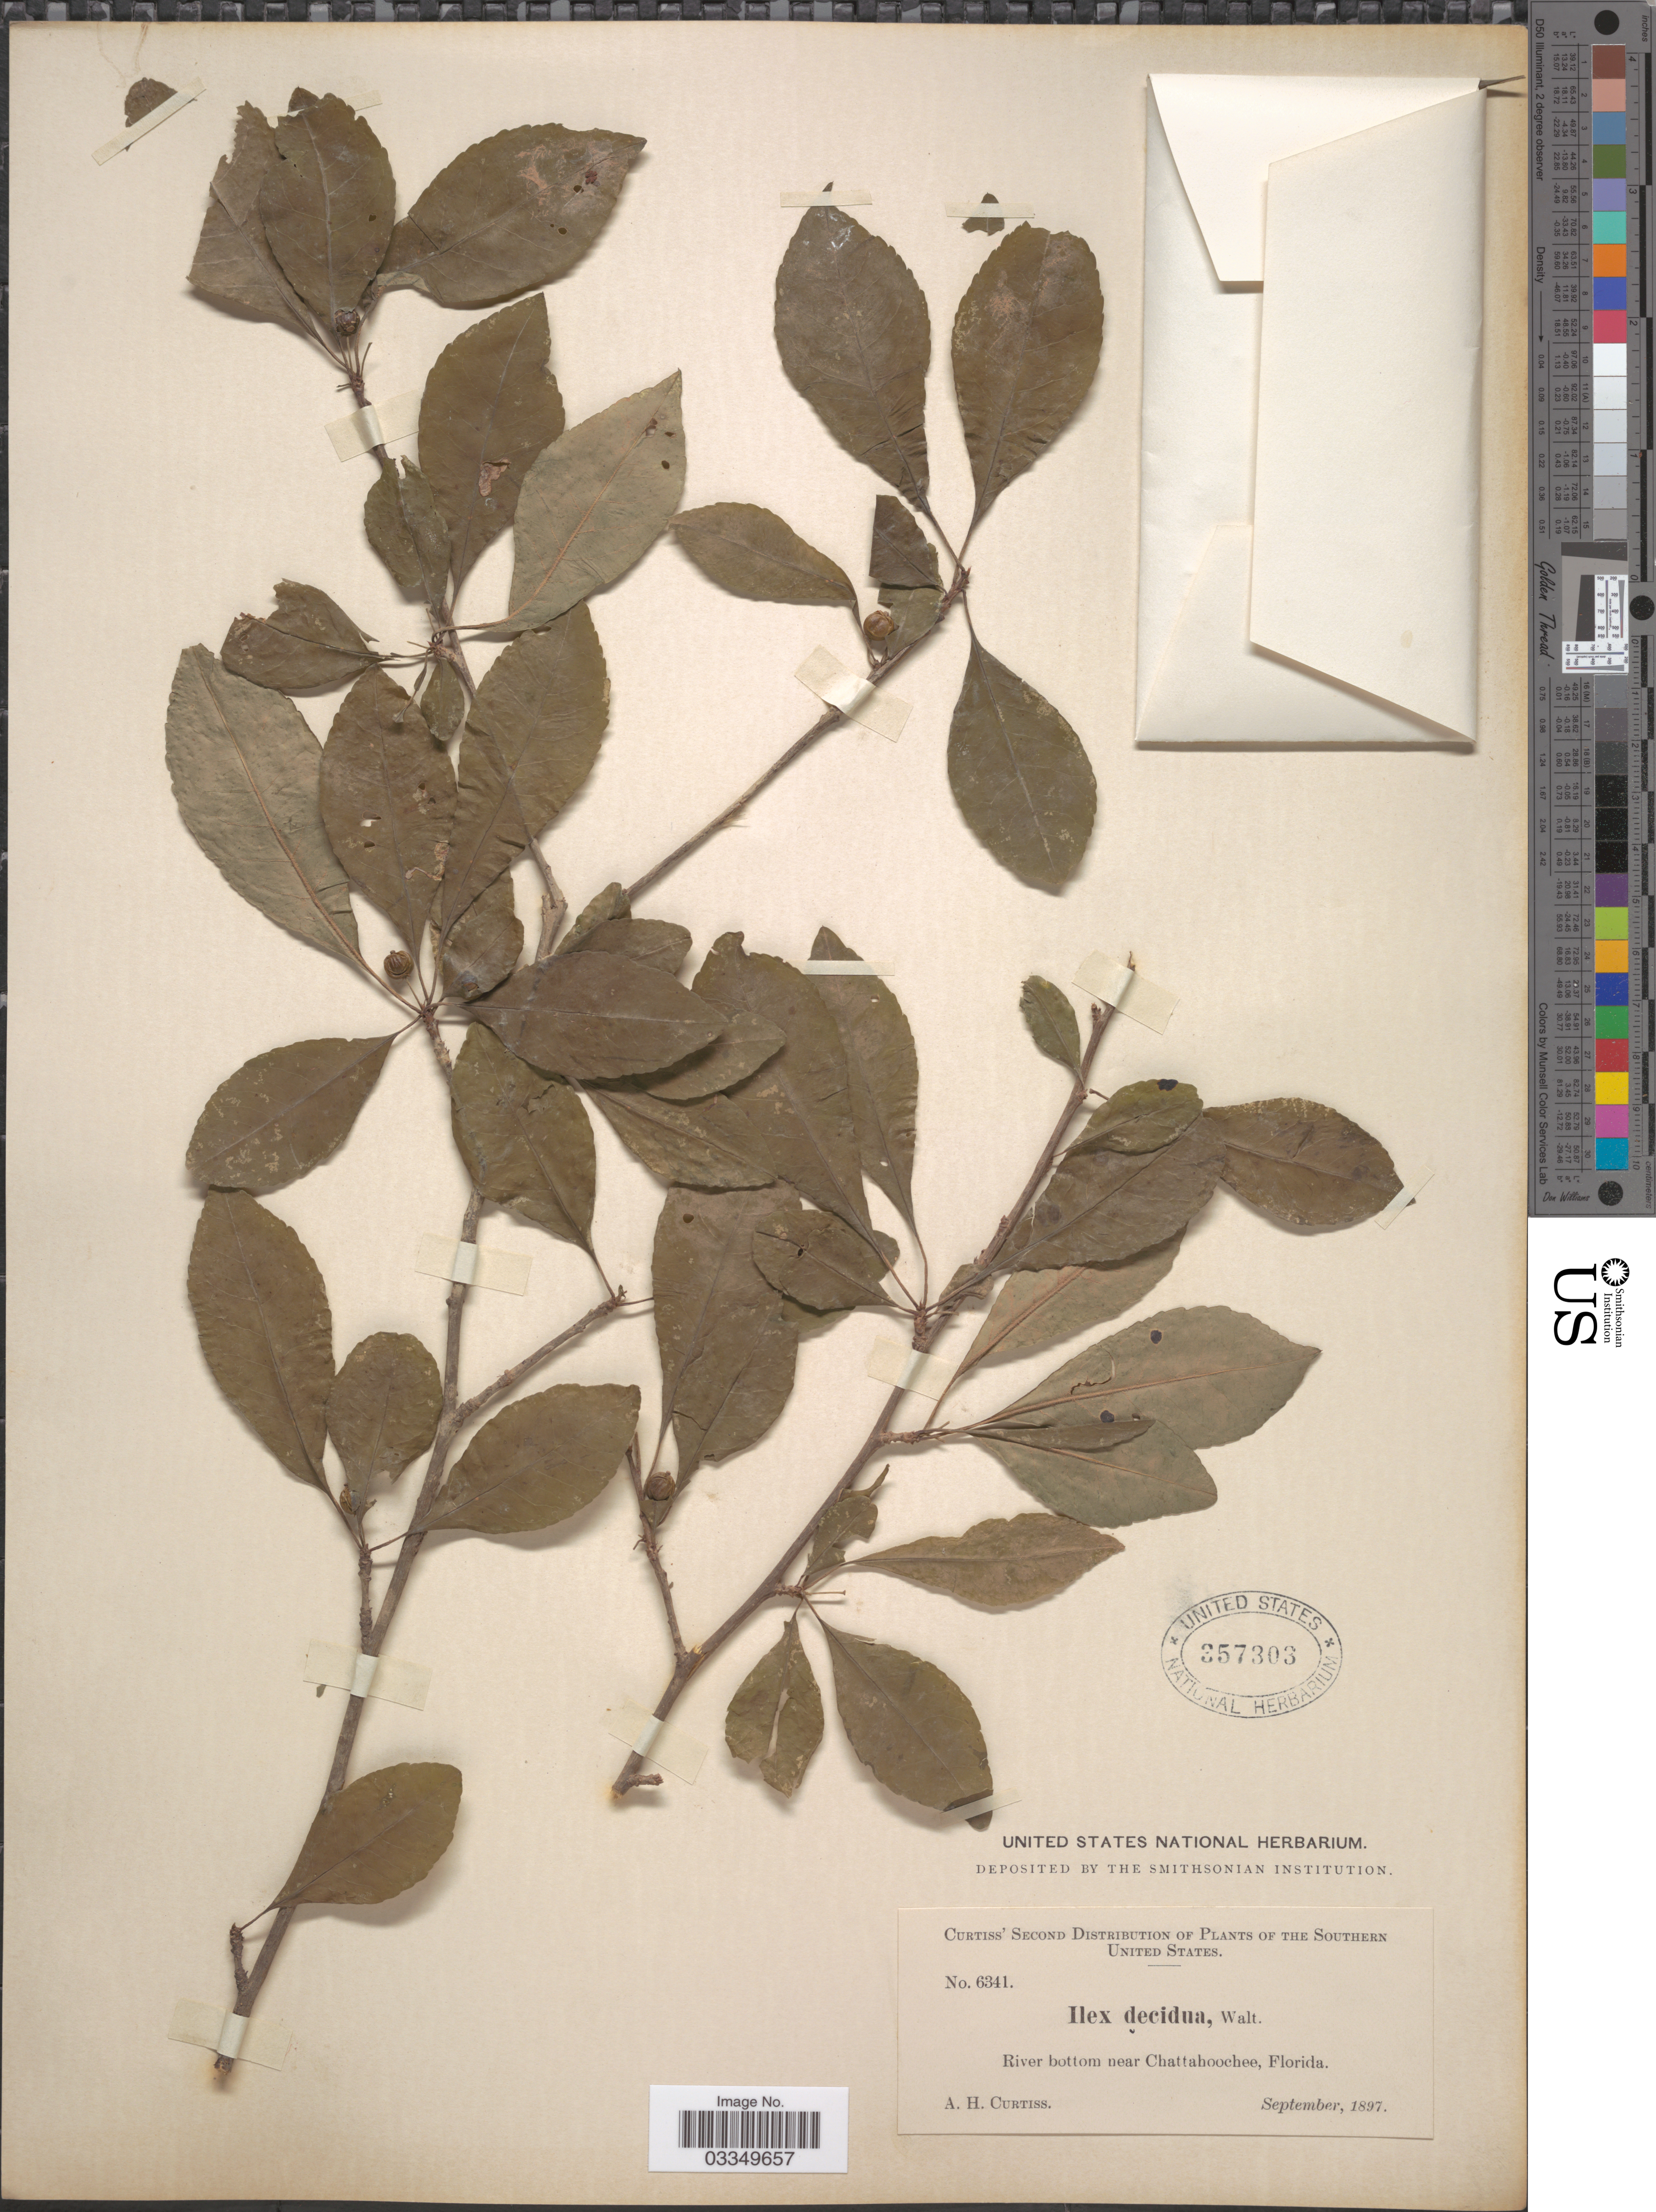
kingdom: Plantae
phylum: Tracheophyta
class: Magnoliopsida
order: Aquifoliales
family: Aquifoliaceae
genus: Ilex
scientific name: Ilex decidua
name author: Walter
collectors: A. H. Curtiss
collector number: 6341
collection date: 1897-09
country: United States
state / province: Florida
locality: Southern United States. Near Chattahoochee.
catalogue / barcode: US 357303